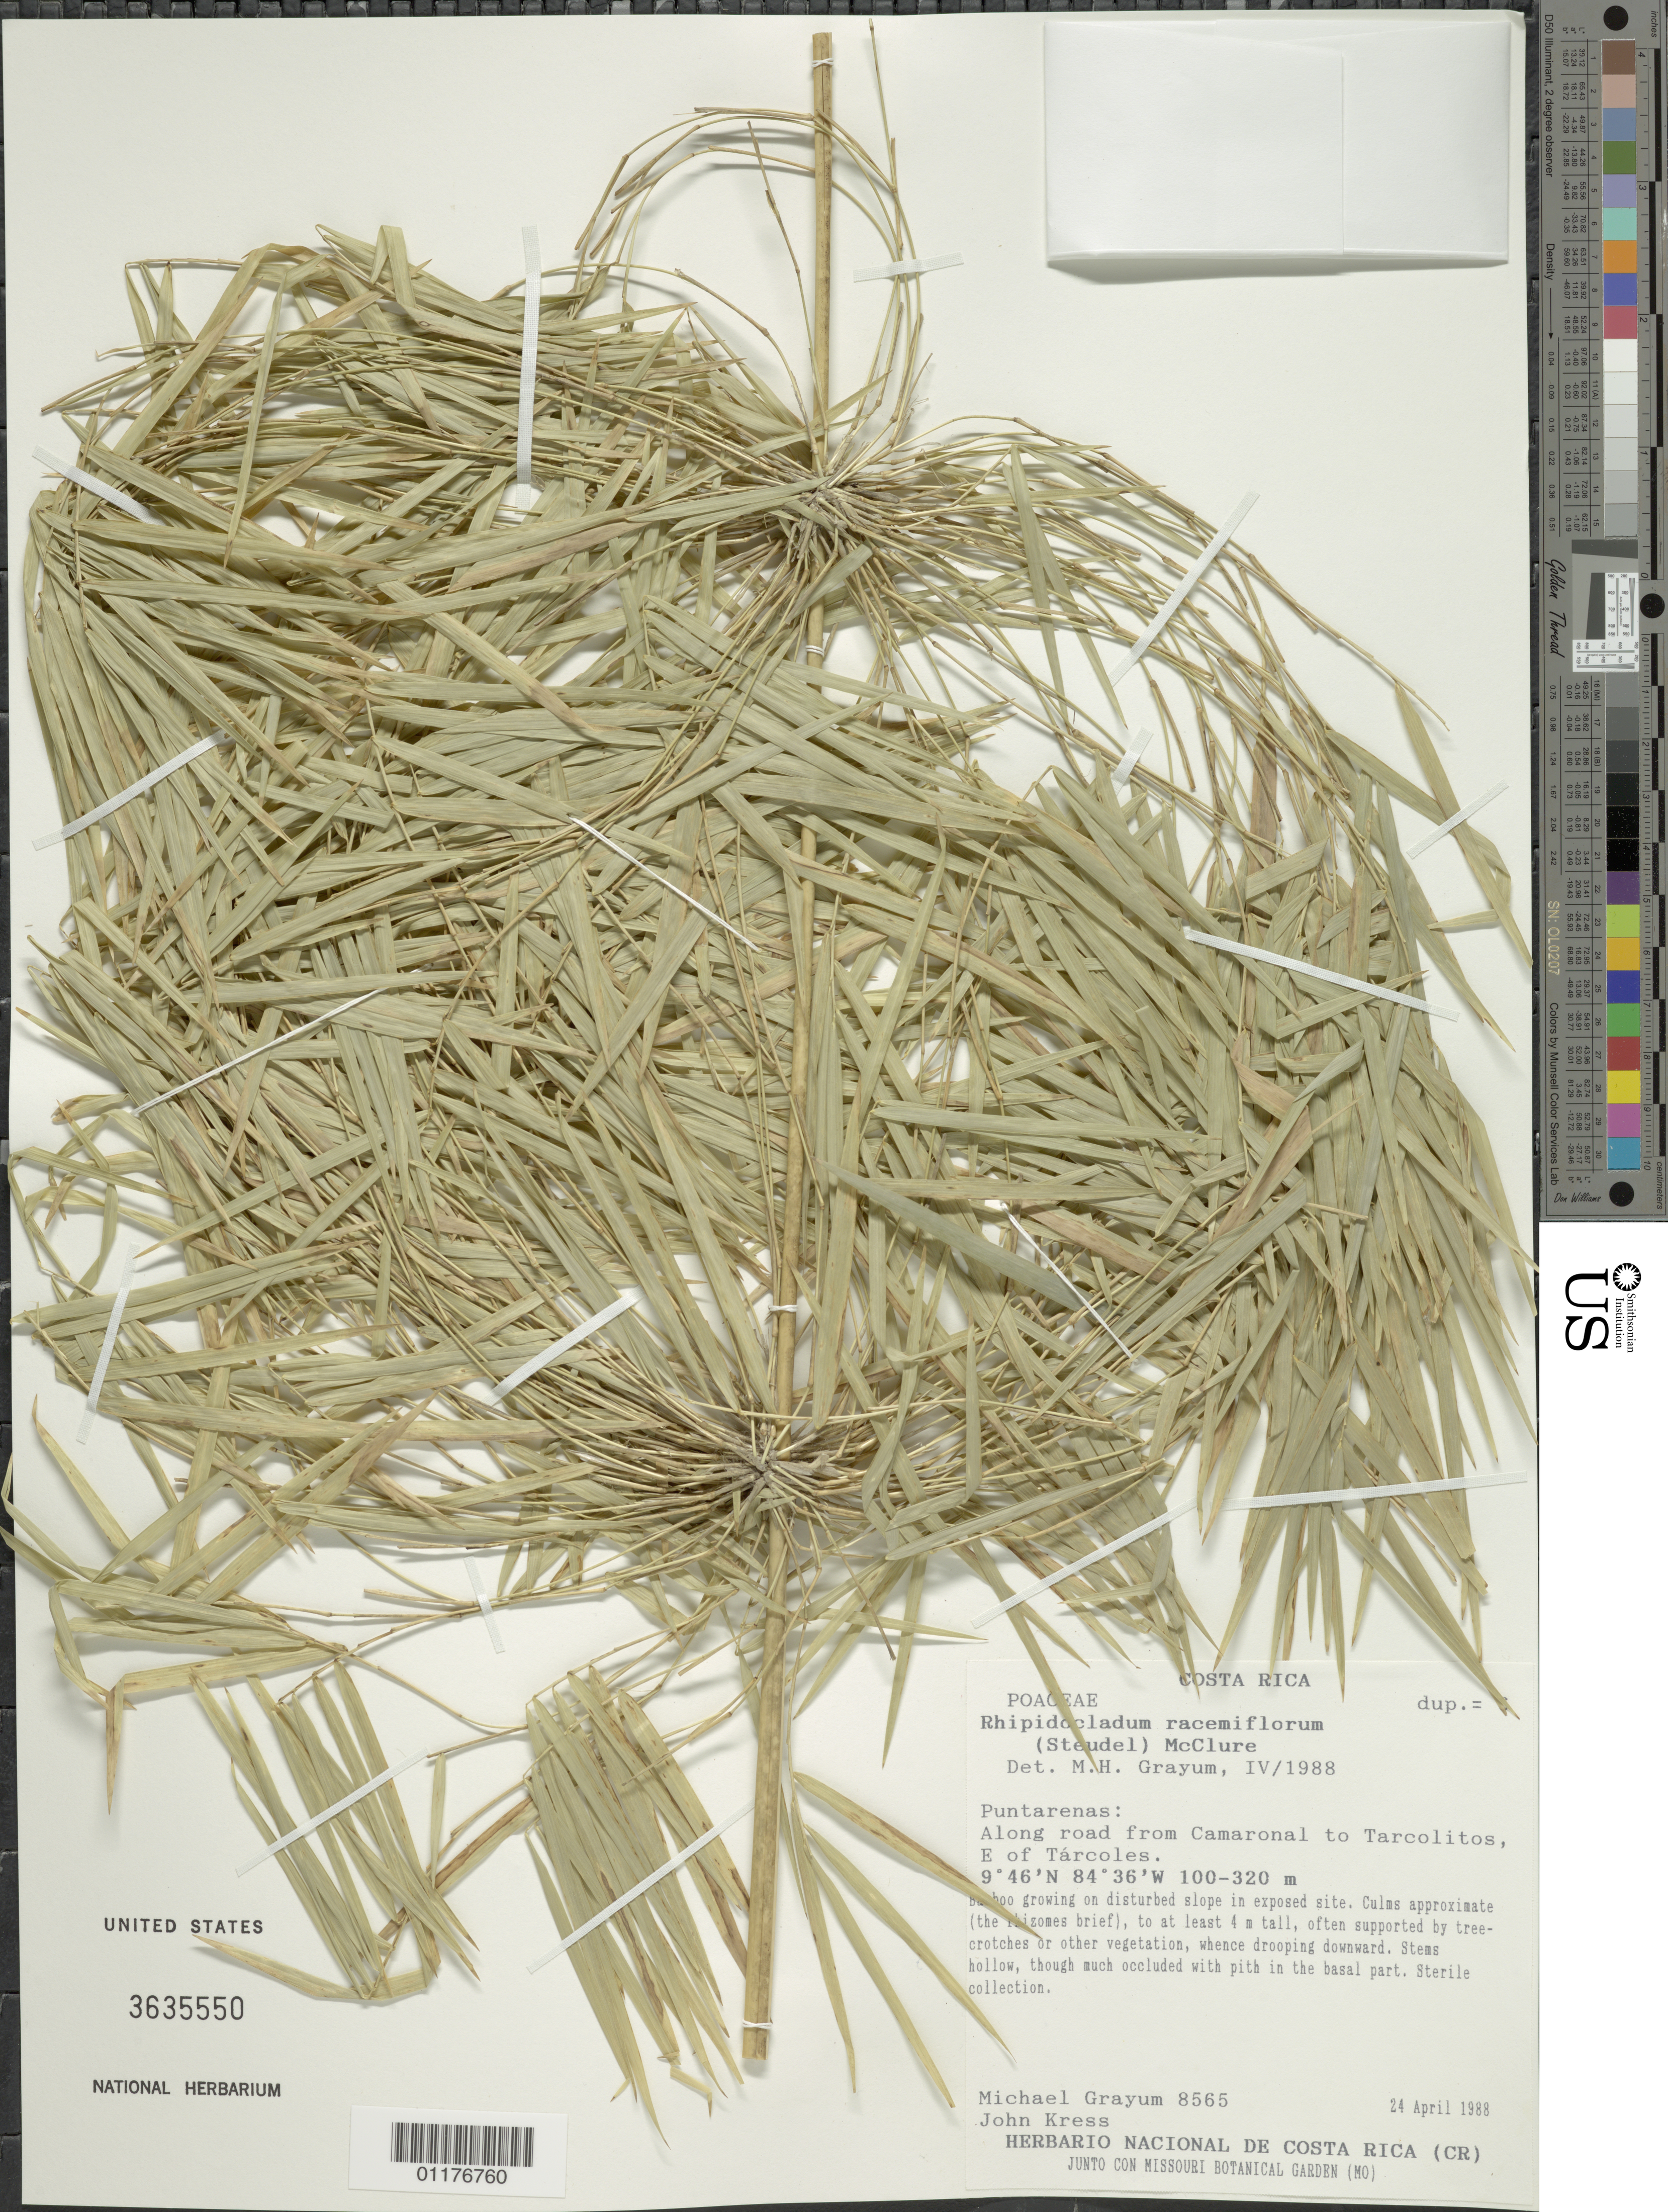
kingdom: Plantae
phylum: Tracheophyta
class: Liliopsida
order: Poales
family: Poaceae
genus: Rhipidocladum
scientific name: Rhipidocladum racemiflorum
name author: (Steud.) McClure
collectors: M. H. Grayum & W. J. Kress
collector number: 8565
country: Costa Rica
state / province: Puntarenas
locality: Along road from Camaronal to Tarcolitos, E of Tarcoles.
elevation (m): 100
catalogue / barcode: US 3635550